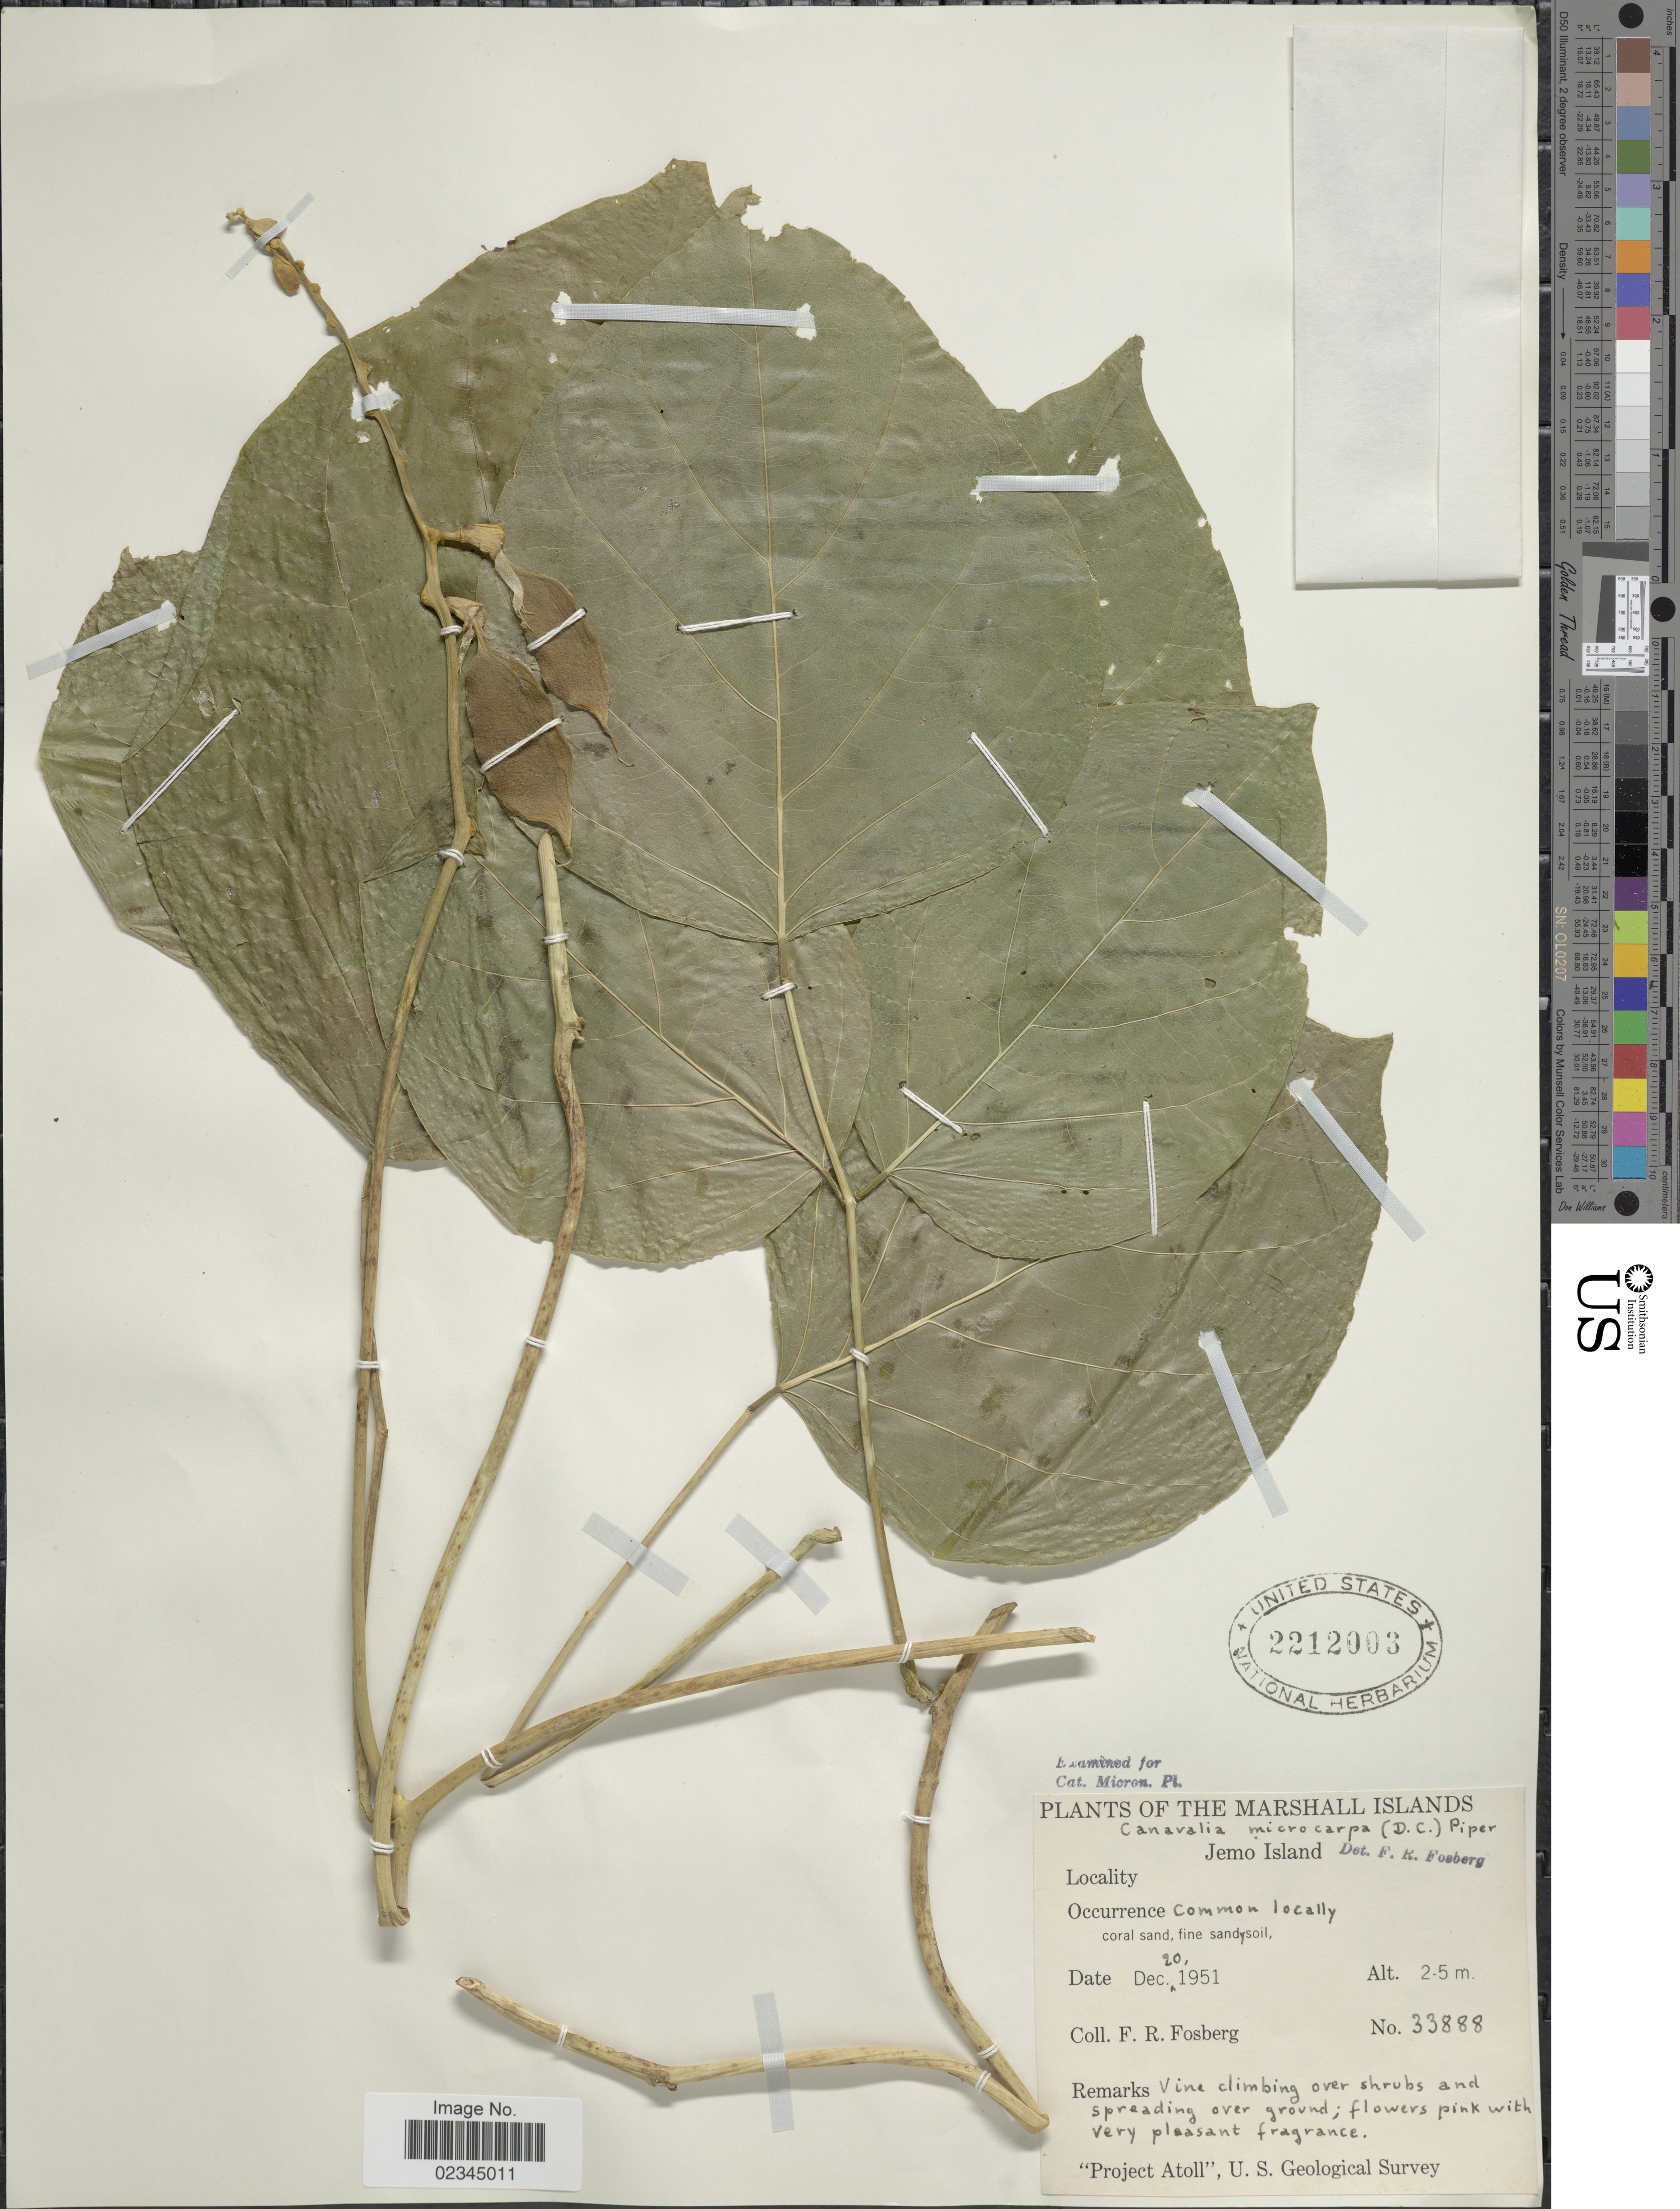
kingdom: Plantae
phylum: Tracheophyta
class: Magnoliopsida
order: Fabales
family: Fabaceae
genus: Canavalia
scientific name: Canavalia cathartica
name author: Thouars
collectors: F. R. Fosberg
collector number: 33888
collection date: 1951-12-20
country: Marshall Islands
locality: Jemo Island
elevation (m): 2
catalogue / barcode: US 2212003